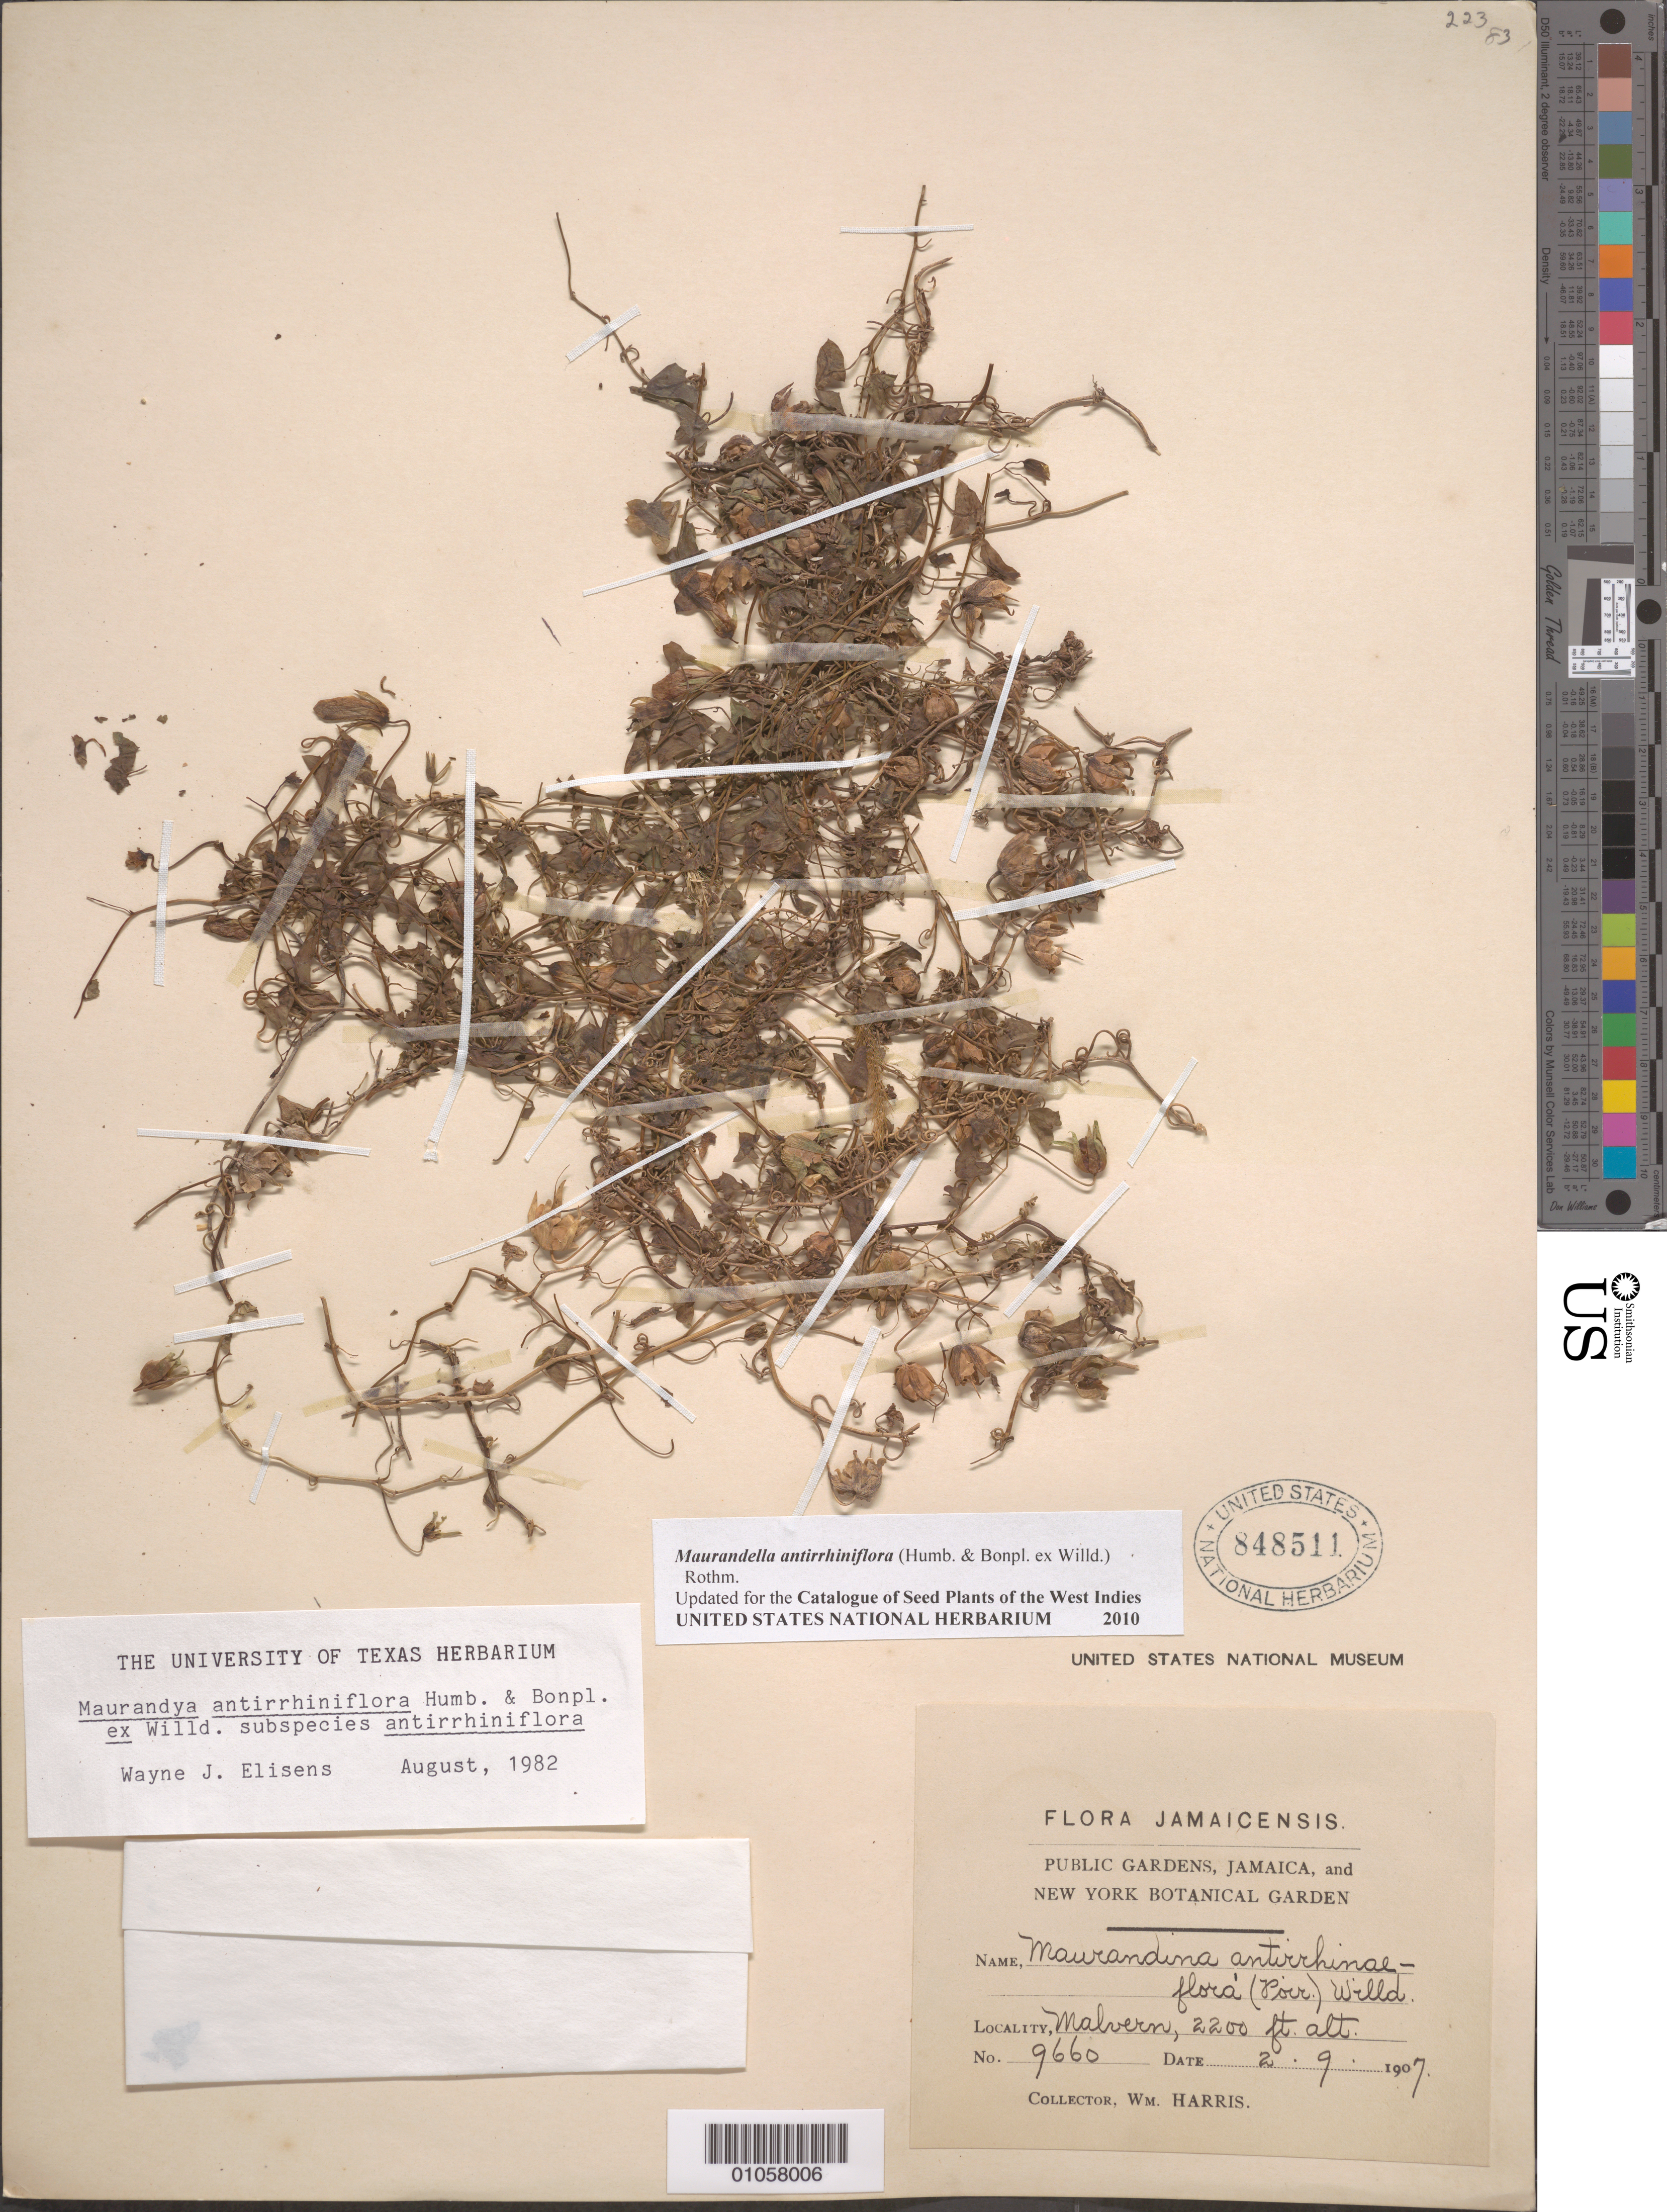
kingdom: Plantae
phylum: Tracheophyta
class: Magnoliopsida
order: Lamiales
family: Plantaginaceae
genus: Maurandella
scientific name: Maurandella antirrhiniflora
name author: (Humb. & Bonpl. ex Willd.) Rothm.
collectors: W. Harris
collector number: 9660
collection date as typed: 02 Sep 1907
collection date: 1907-09-02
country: Jamaica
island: Jamaica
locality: Malvern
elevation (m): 67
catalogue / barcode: US 848511